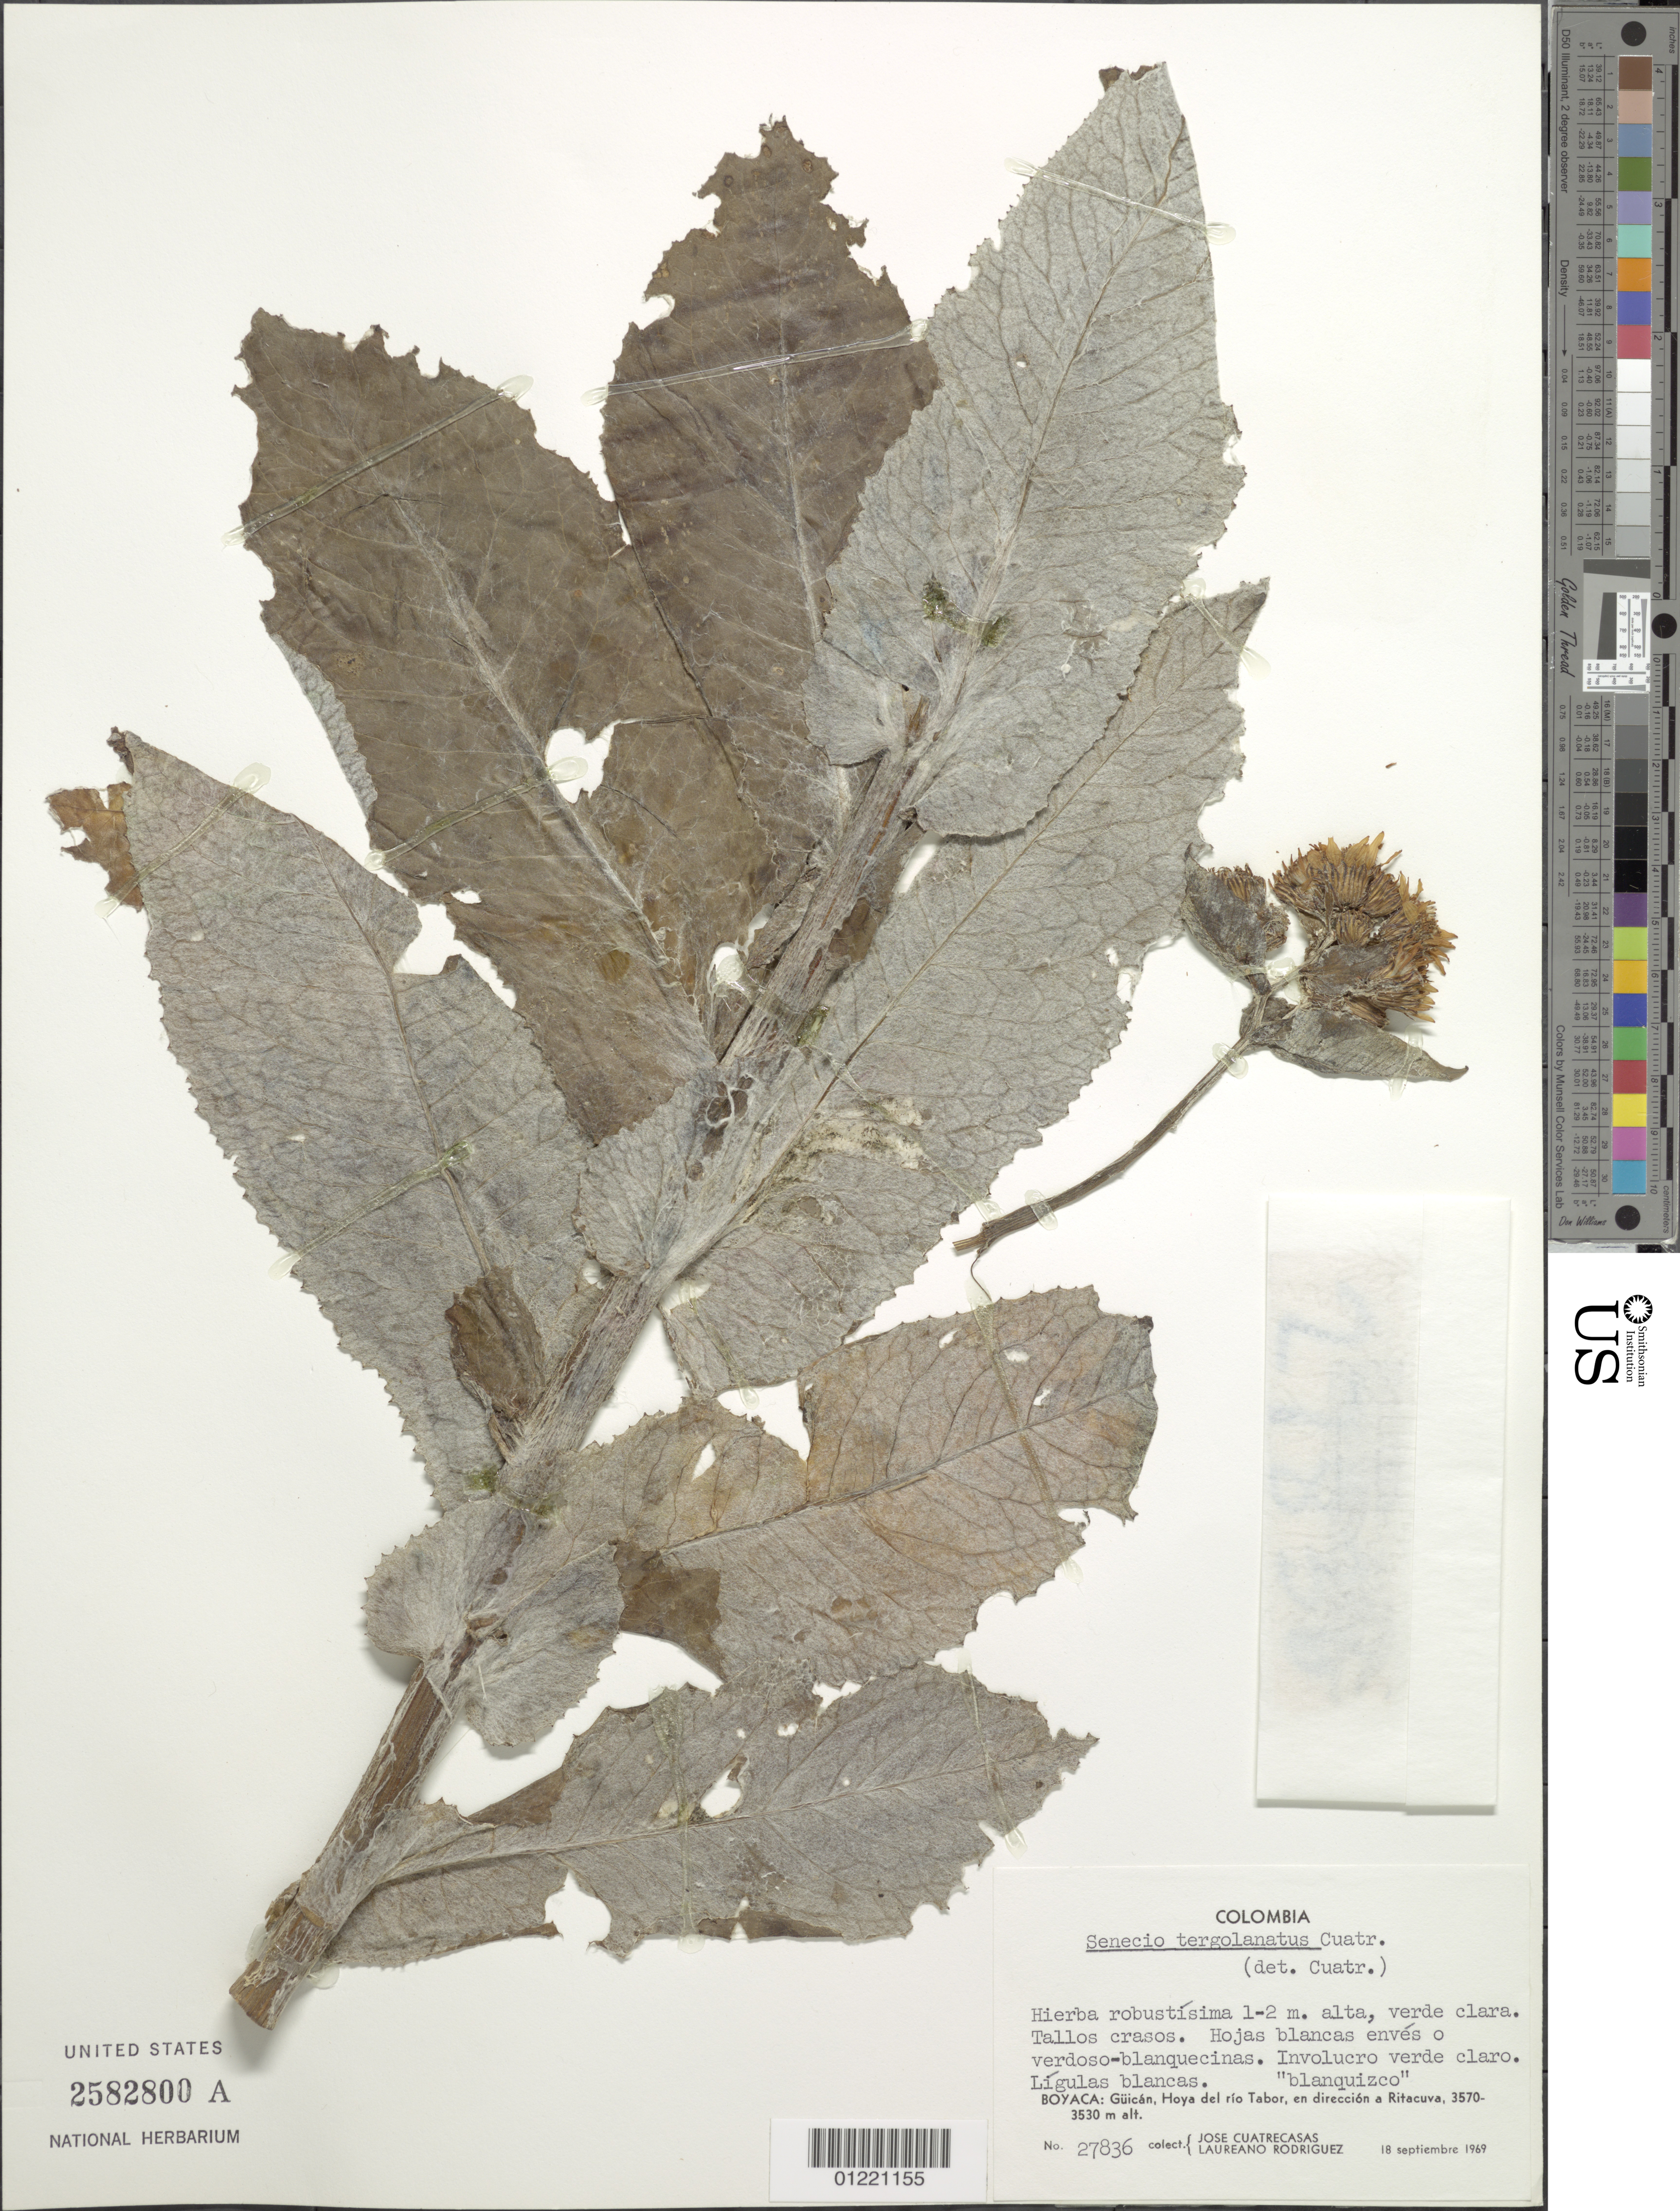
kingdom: Plantae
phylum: Tracheophyta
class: Magnoliopsida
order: Asterales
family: Asteraceae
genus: Senecio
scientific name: Senecio tergolanatus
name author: Cuatrec.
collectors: J. Cuatrecasas & L. Rodriguez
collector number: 27836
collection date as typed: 18-Sep-69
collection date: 1969-09-18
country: Colombia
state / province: Boyacá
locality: Güicán, Hoya del río Tabor, en dirección a Ritacuva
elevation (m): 3530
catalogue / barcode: US 2582800A